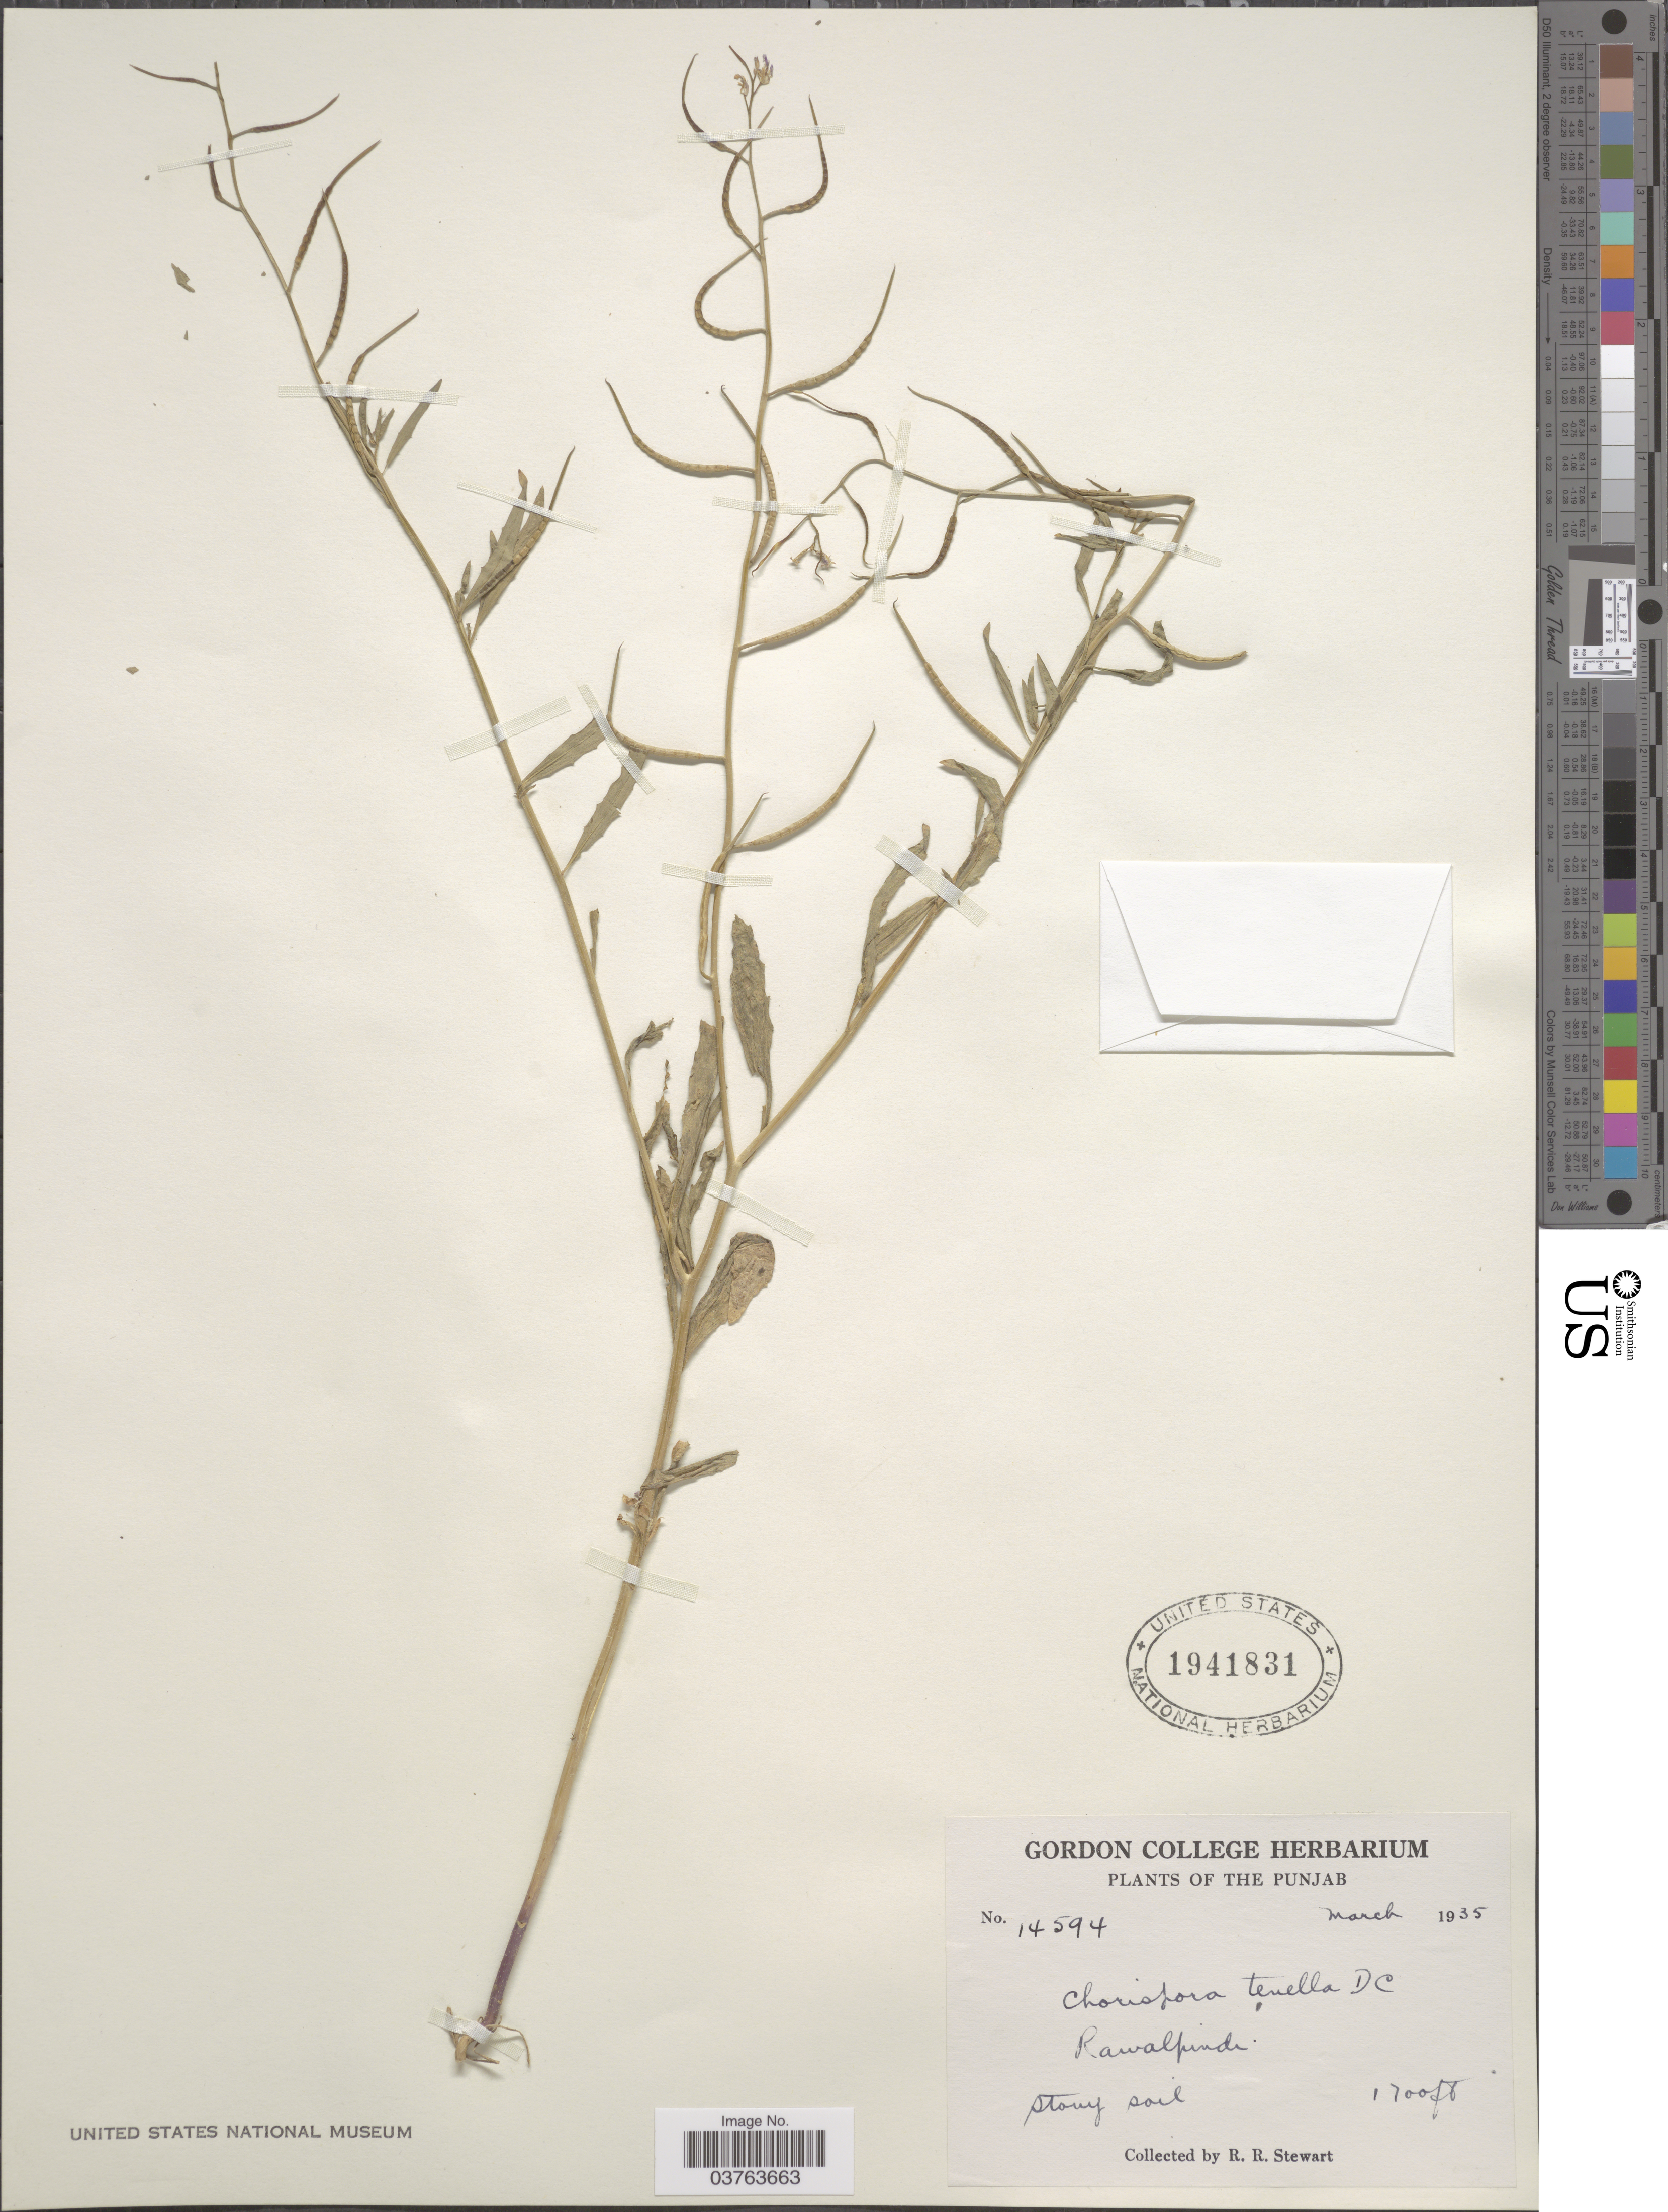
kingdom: Plantae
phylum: Tracheophyta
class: Magnoliopsida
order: Brassicales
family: Brassicaceae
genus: Chorispora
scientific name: Chorispora tenella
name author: DC.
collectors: R. Steward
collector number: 14594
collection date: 1935-03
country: Pakistan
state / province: Punjab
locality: Rawalpindi.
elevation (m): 518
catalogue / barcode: US 1941831